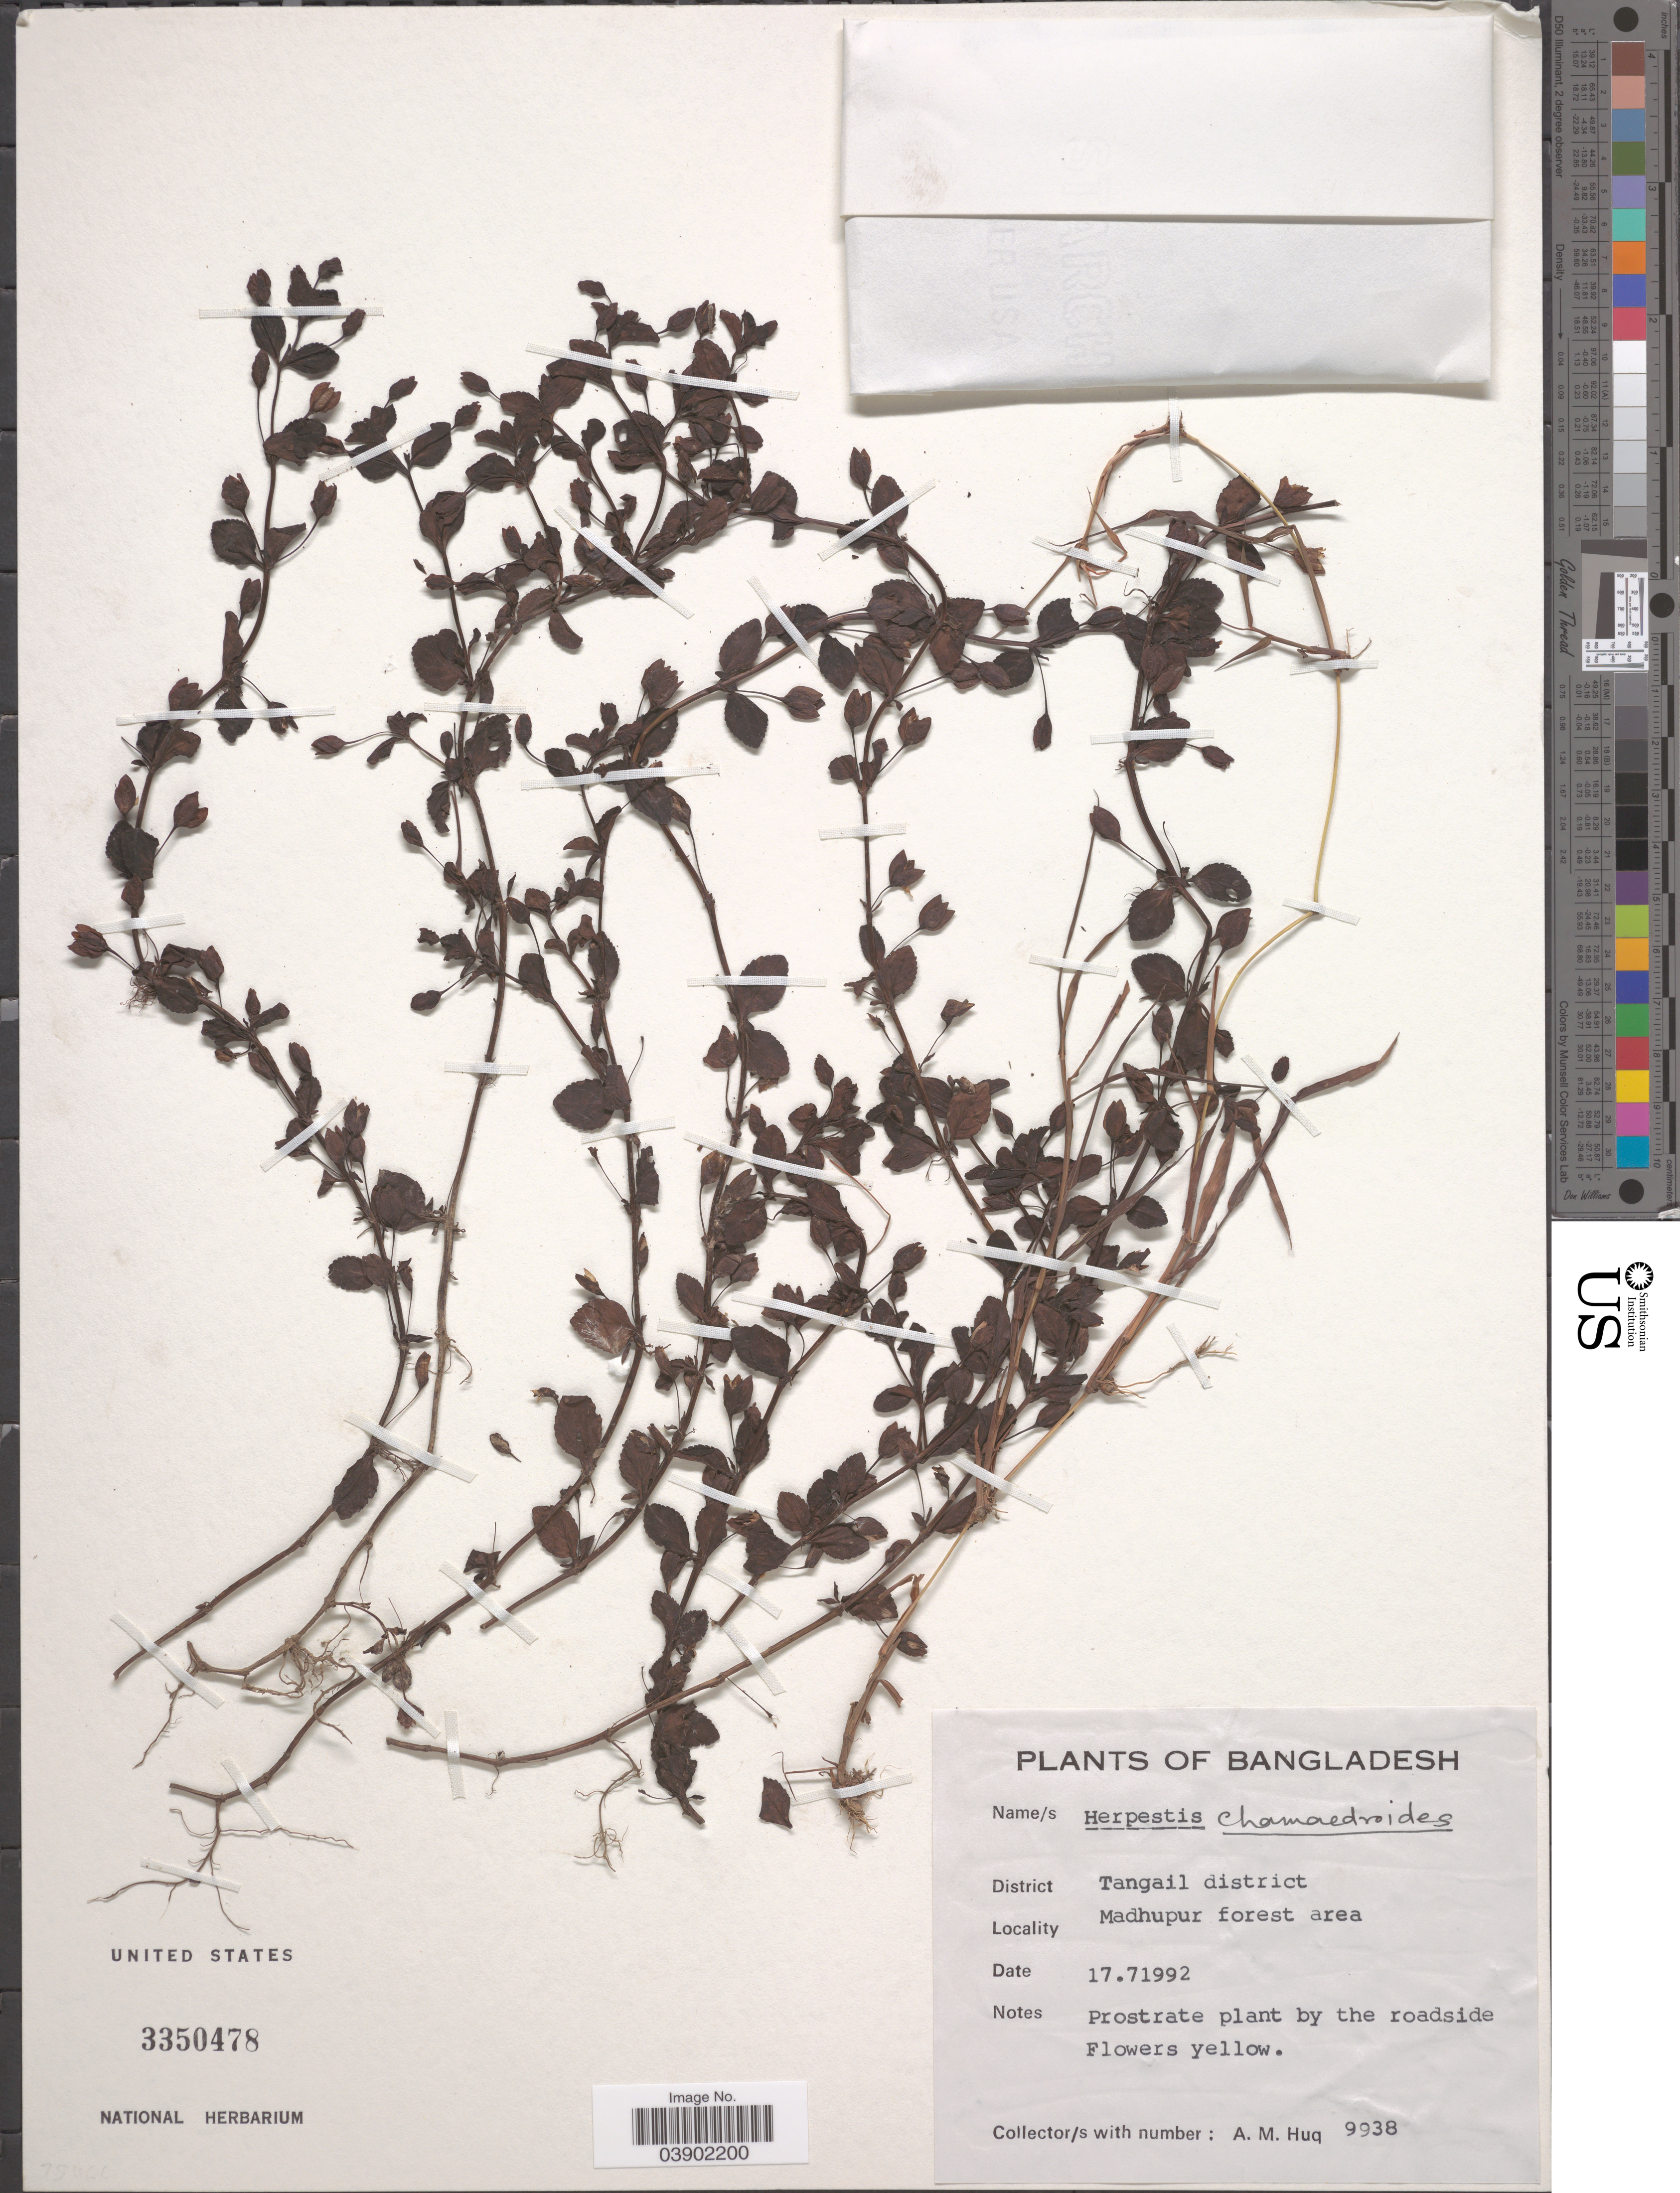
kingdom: Plantae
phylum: Tracheophyta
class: Magnoliopsida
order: Lamiales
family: Plantaginaceae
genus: Bacopa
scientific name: Bacopa chamaedryoides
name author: (Kunth) Wettst.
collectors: A. M. Huq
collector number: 9938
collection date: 1992-07-17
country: Bangladesh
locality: District Tangail district. Madhupur forest area.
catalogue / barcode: US 3350478